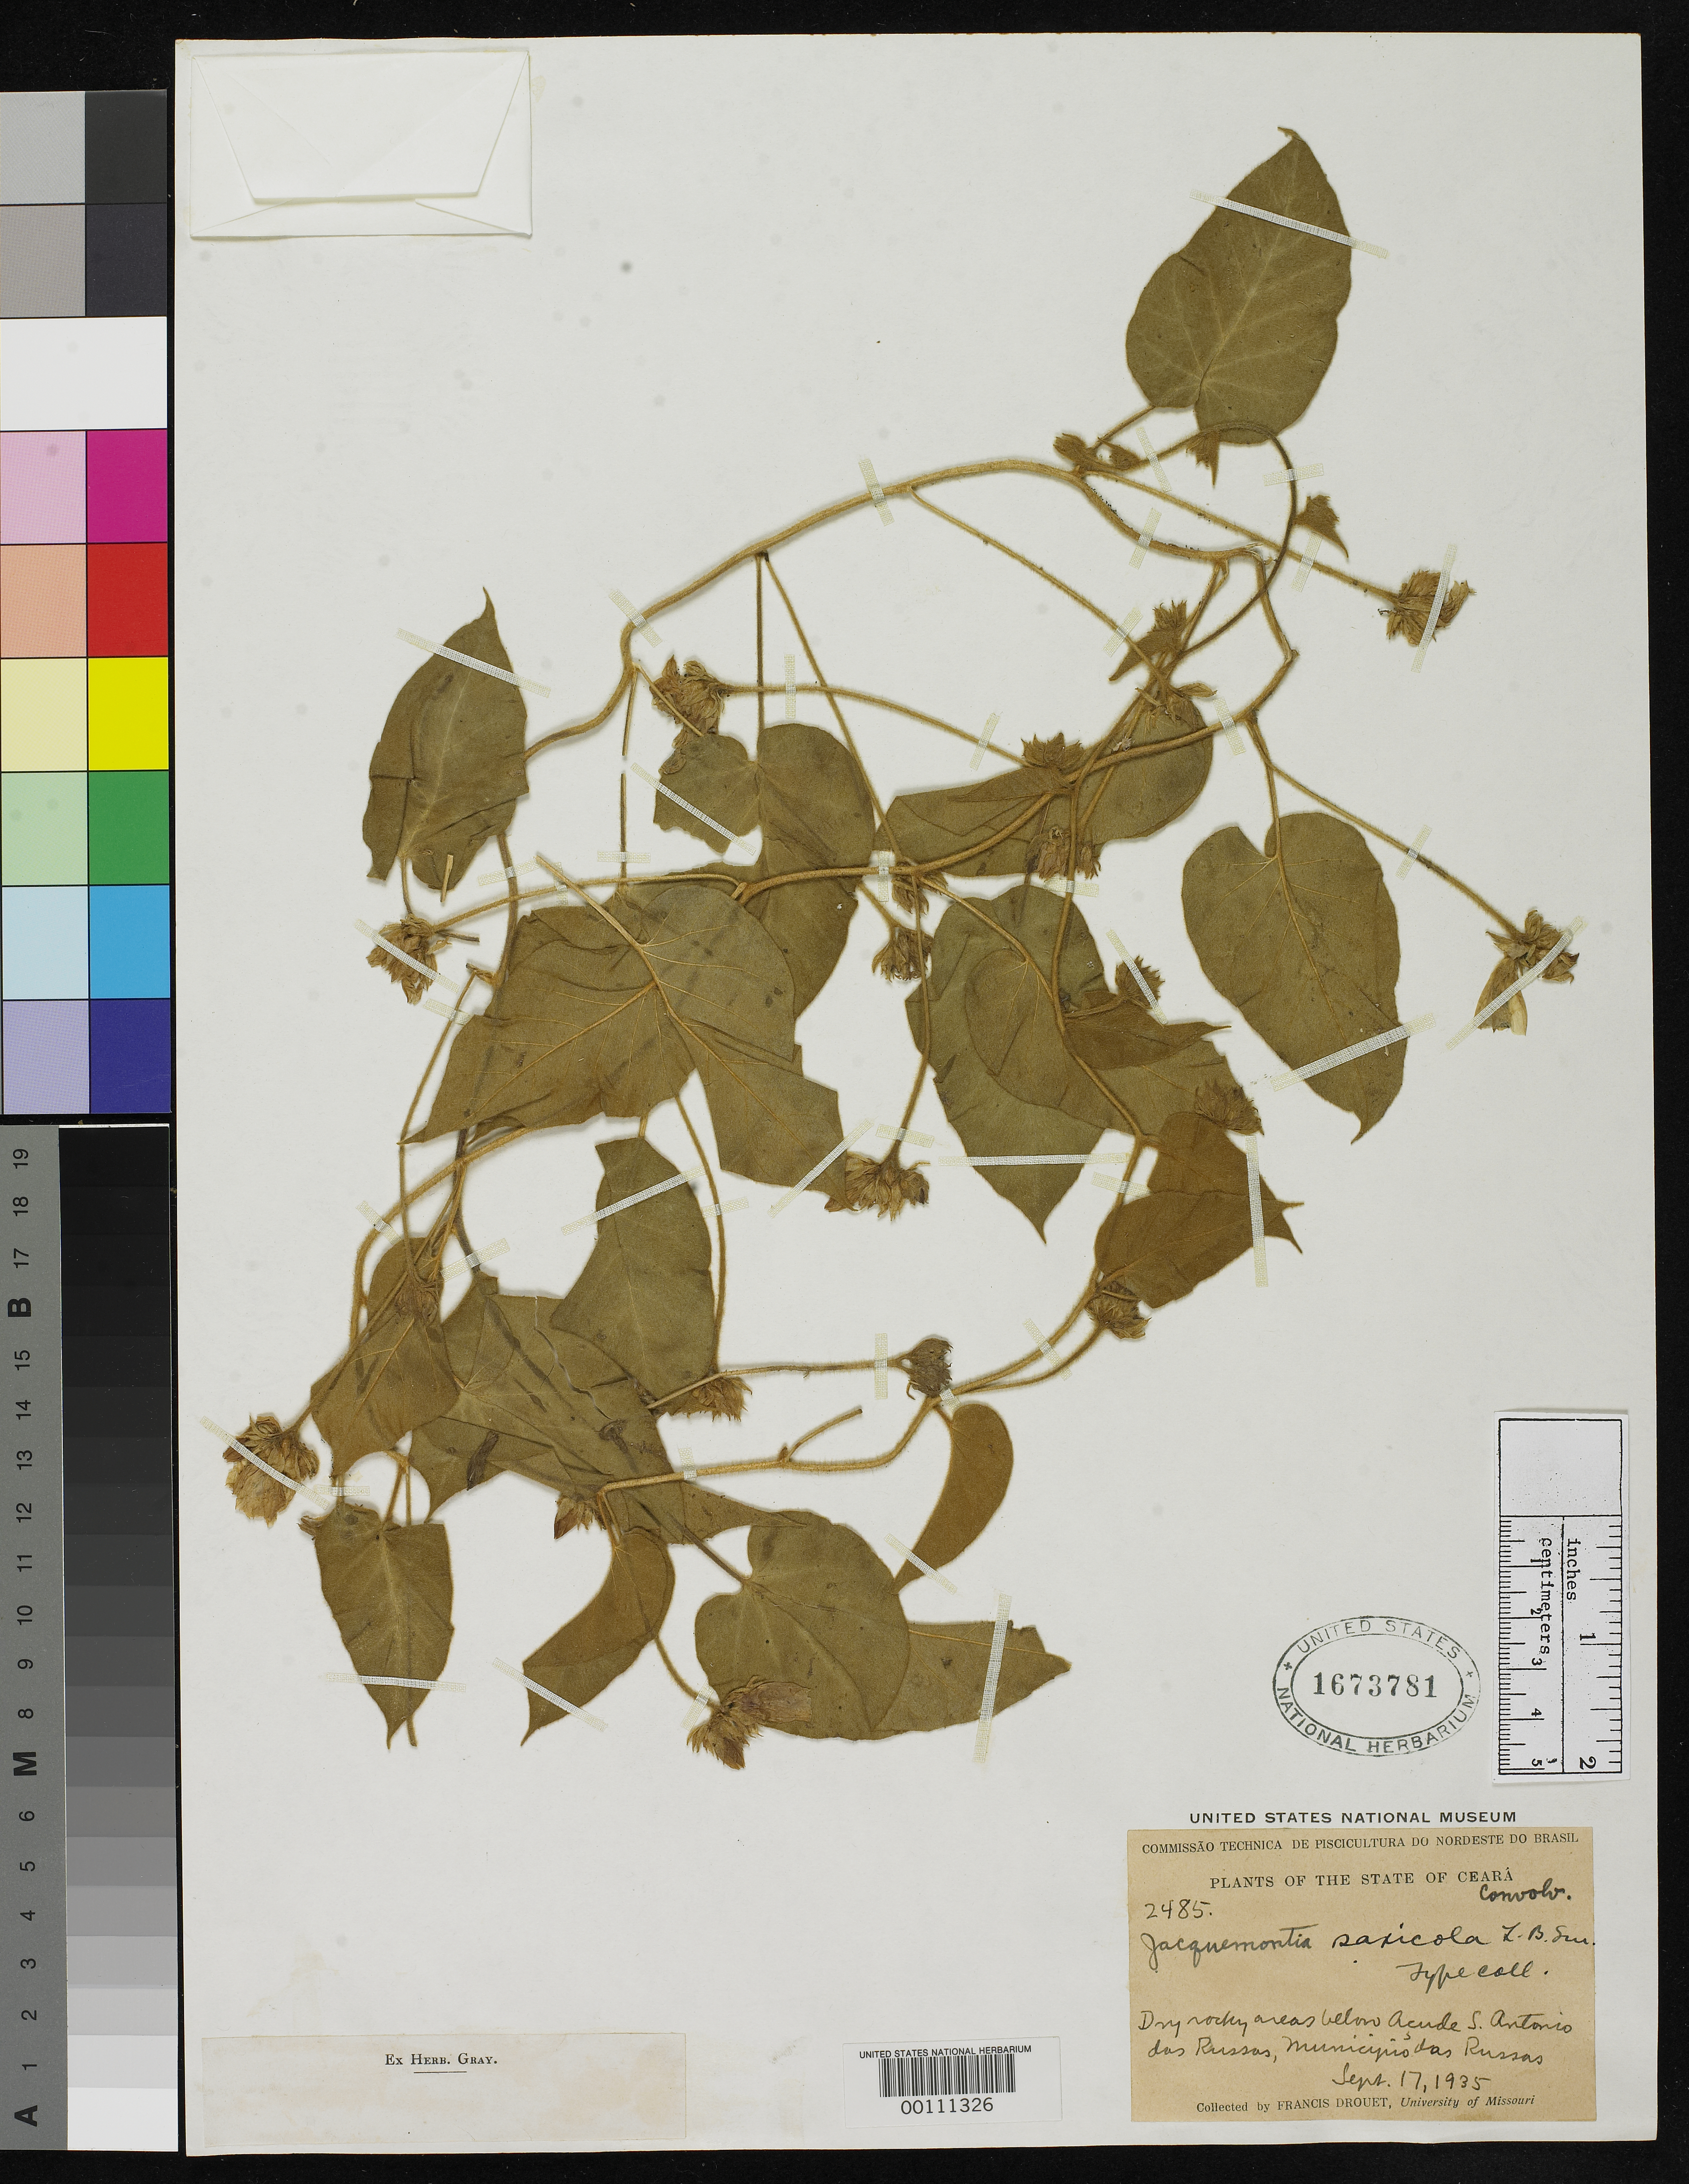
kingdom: Plantae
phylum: Tracheophyta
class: Magnoliopsida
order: Solanales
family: Convolvulaceae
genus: Jacquemontia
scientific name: Jacquemontia saxicola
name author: L.B. Sm.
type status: Isotype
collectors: F. E. Drouet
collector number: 2485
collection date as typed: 17 Sep 1925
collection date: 1925-09-17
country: Brazil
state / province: Ceará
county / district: Russas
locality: Between Acude Sao Antonio das Russas.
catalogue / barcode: US 1673781